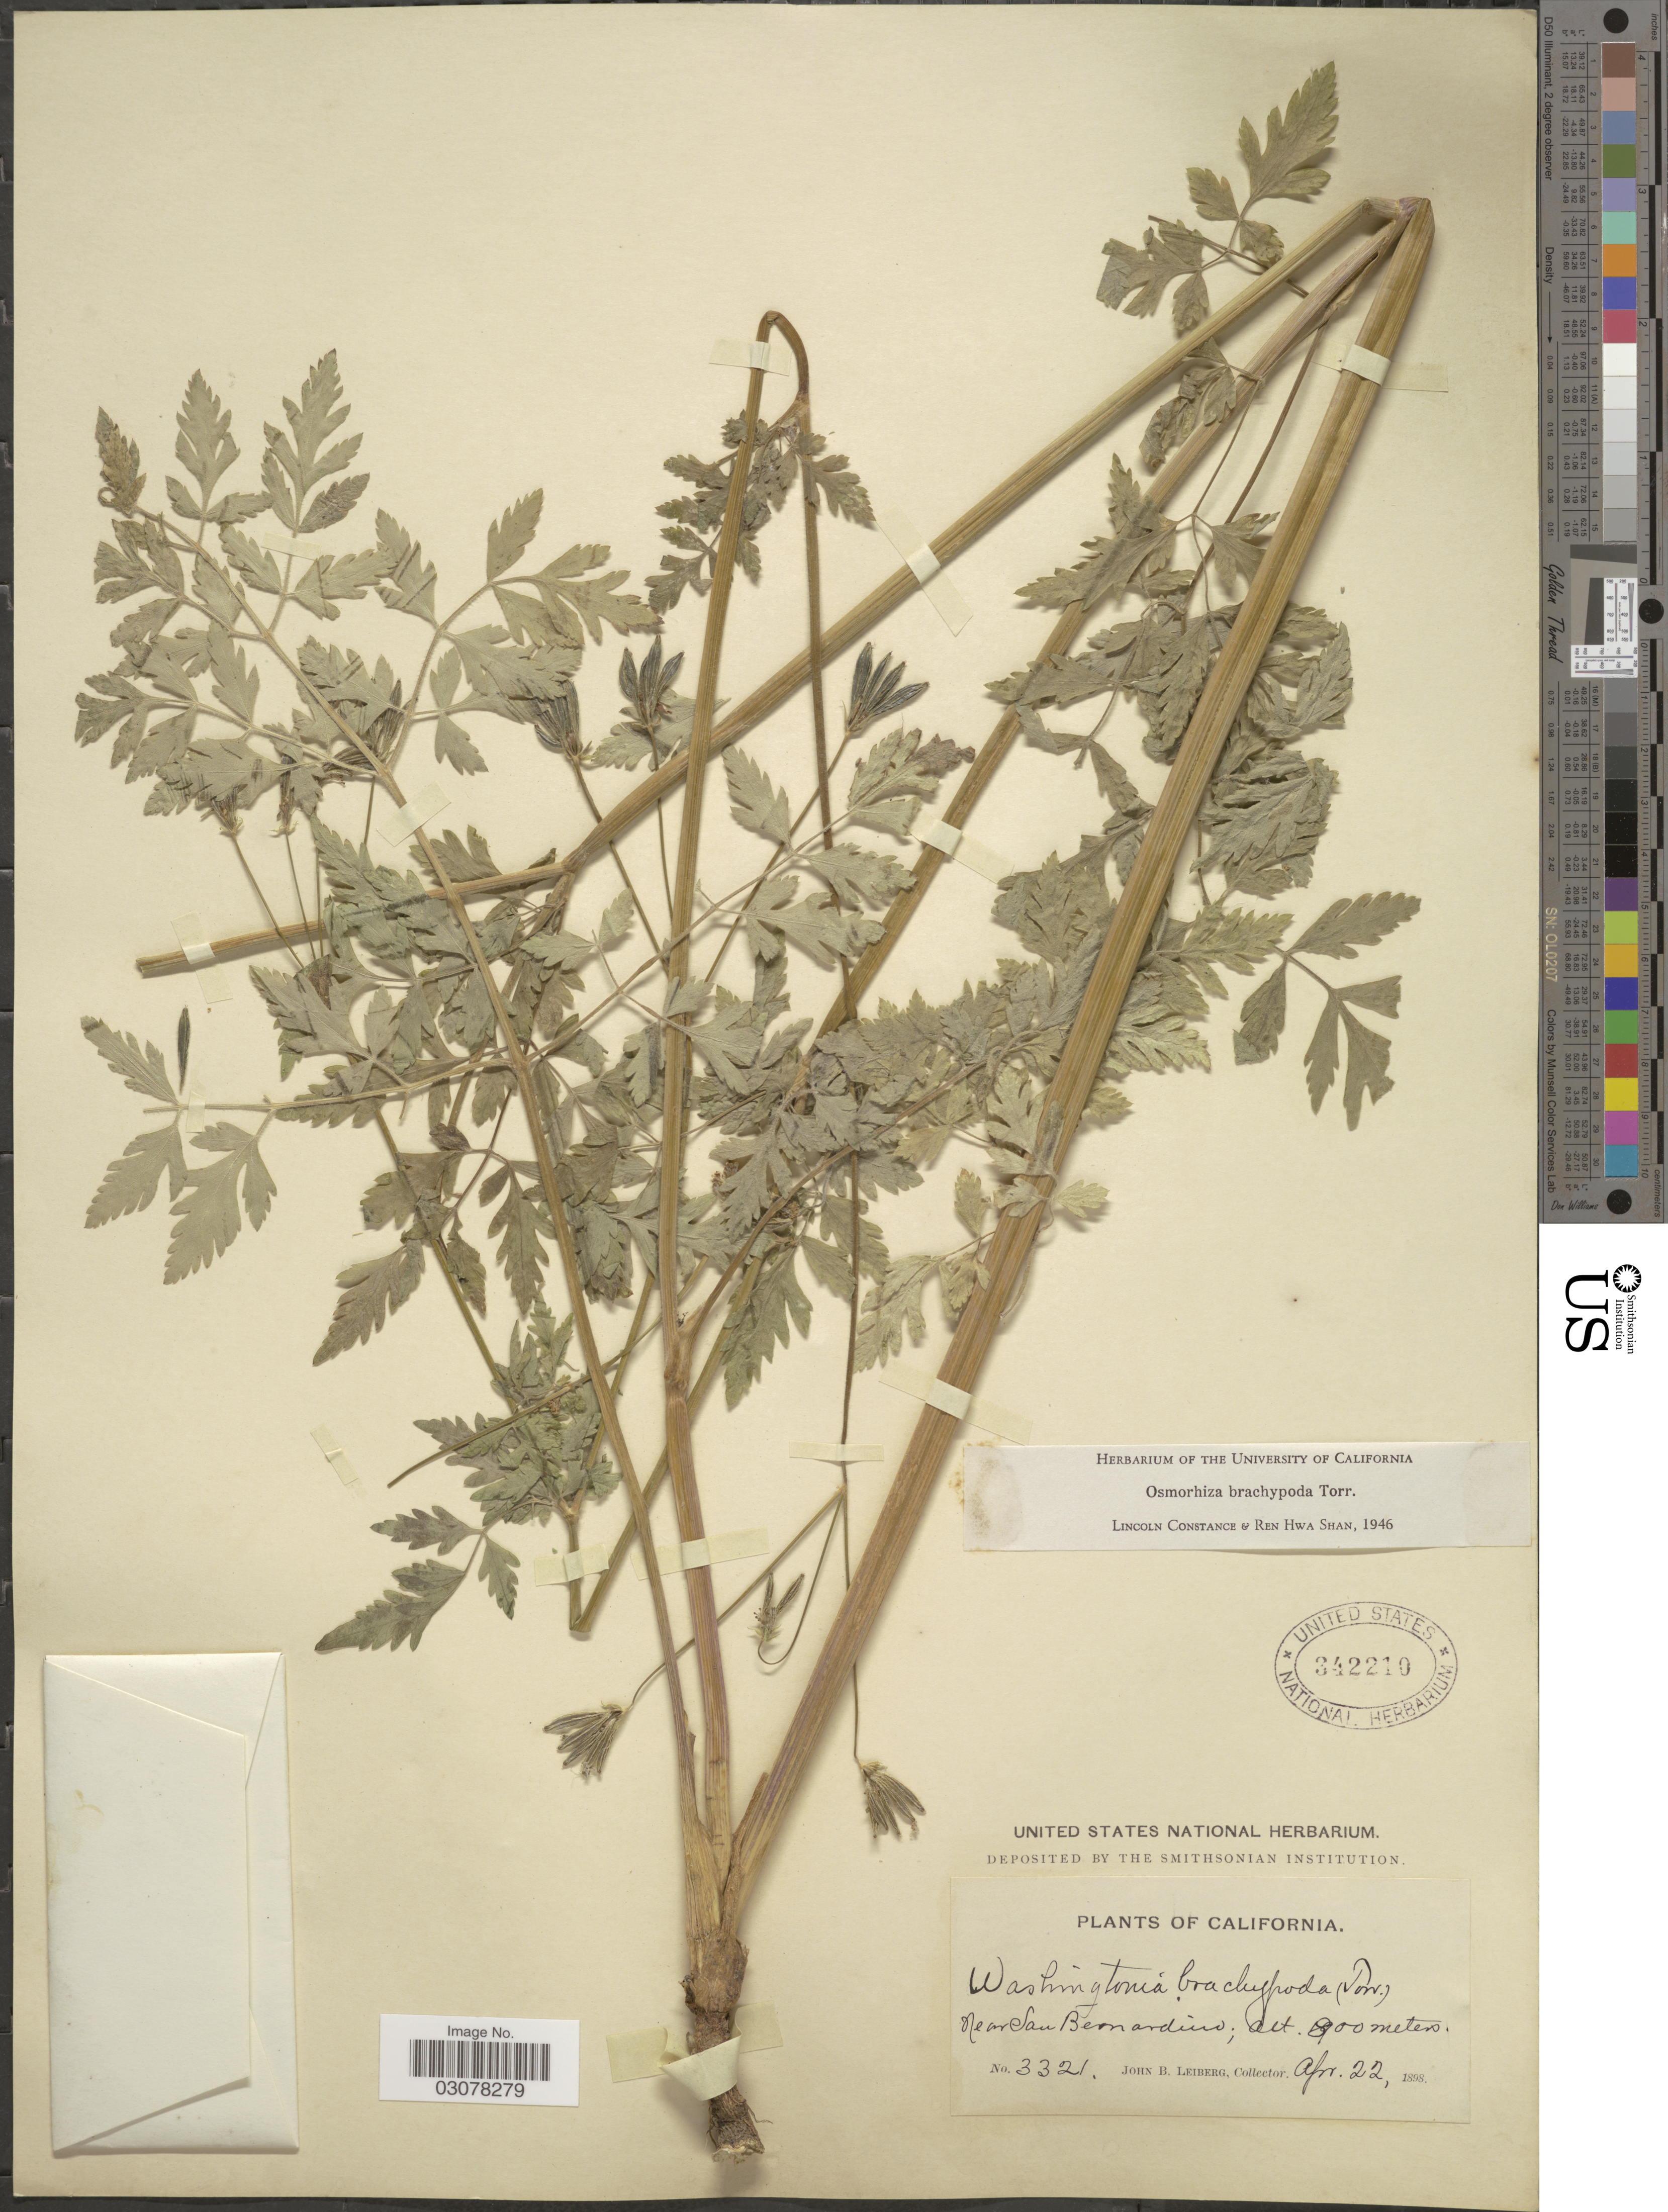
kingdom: Plantae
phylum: Tracheophyta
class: Magnoliopsida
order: Apiales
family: Apiaceae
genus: Osmorhiza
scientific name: Osmorhiza brachypoda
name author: Torr. ex Durand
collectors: J. B. Leiberg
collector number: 3321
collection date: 1898-04-22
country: United States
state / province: California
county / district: San Bernardino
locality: Near San Bernardino.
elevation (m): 800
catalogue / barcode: US 342210